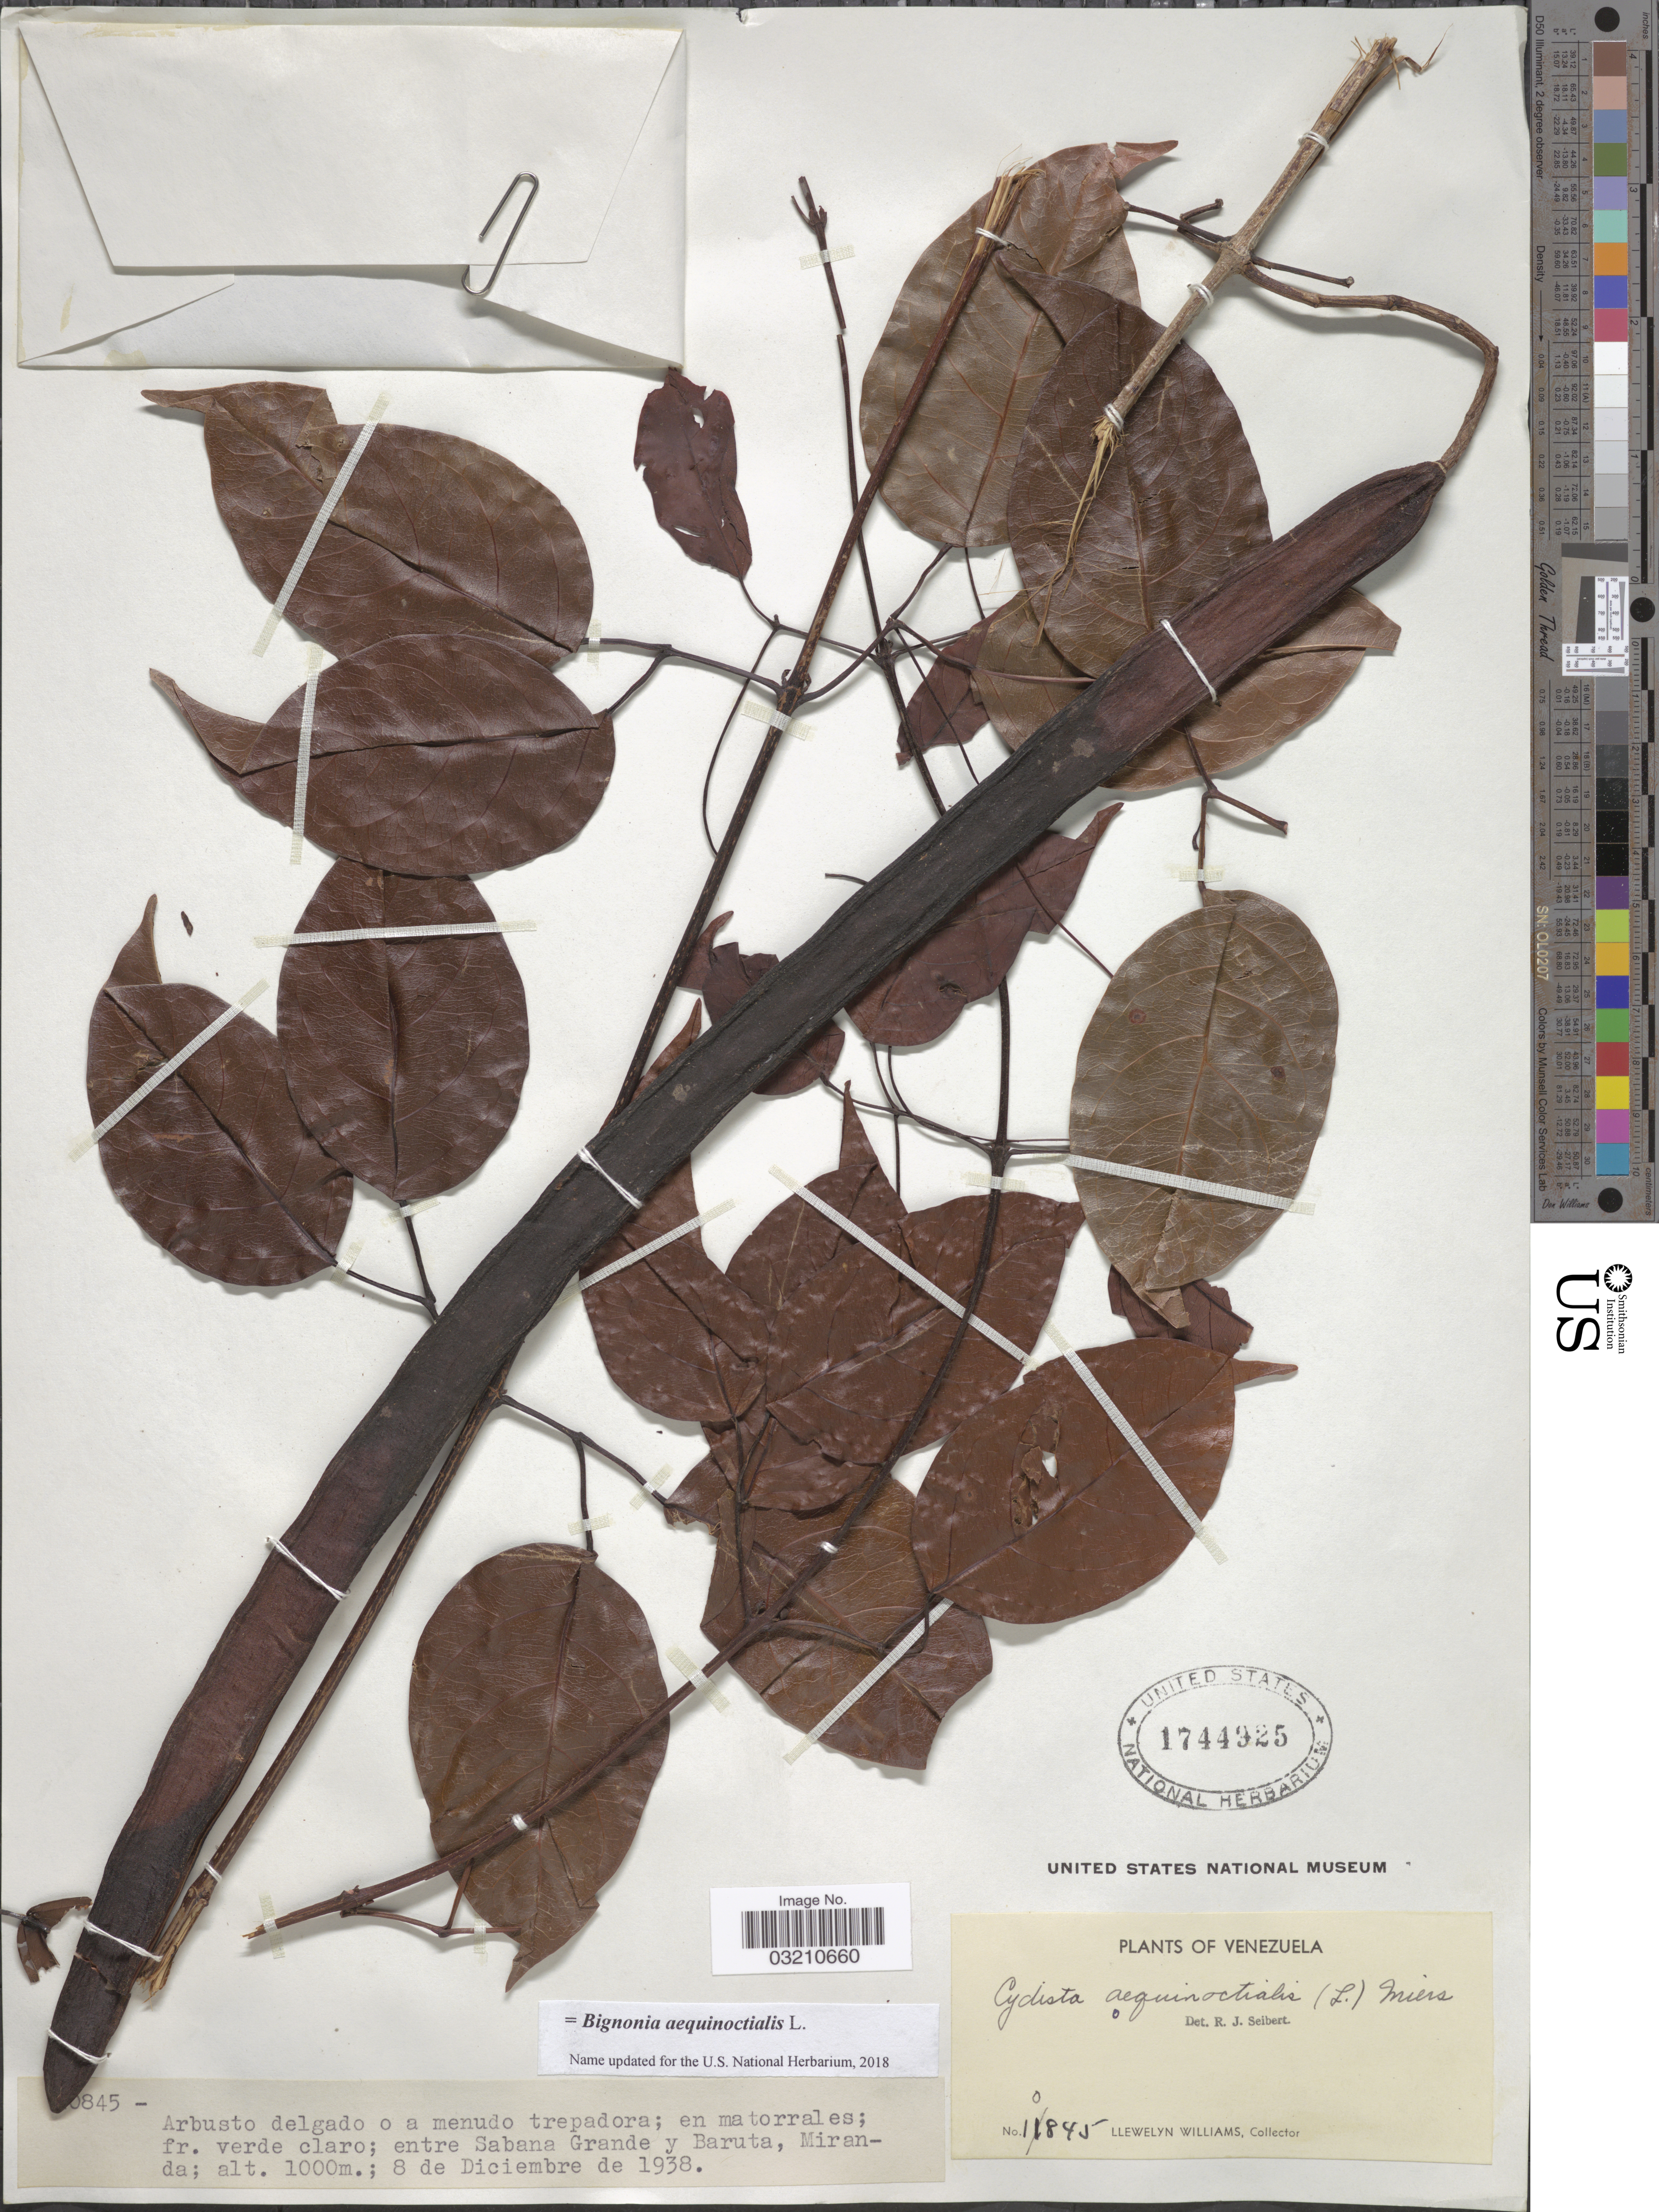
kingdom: Plantae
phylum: Tracheophyta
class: Magnoliopsida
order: Lamiales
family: Bignoniaceae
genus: Bignonia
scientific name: Bignonia aequinoctialis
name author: L.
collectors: Ll. Williams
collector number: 10845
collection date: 1938-12-08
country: Venezuela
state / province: Miranda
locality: Entre Sabana Grande y Baruta.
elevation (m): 1000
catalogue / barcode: US 1744925